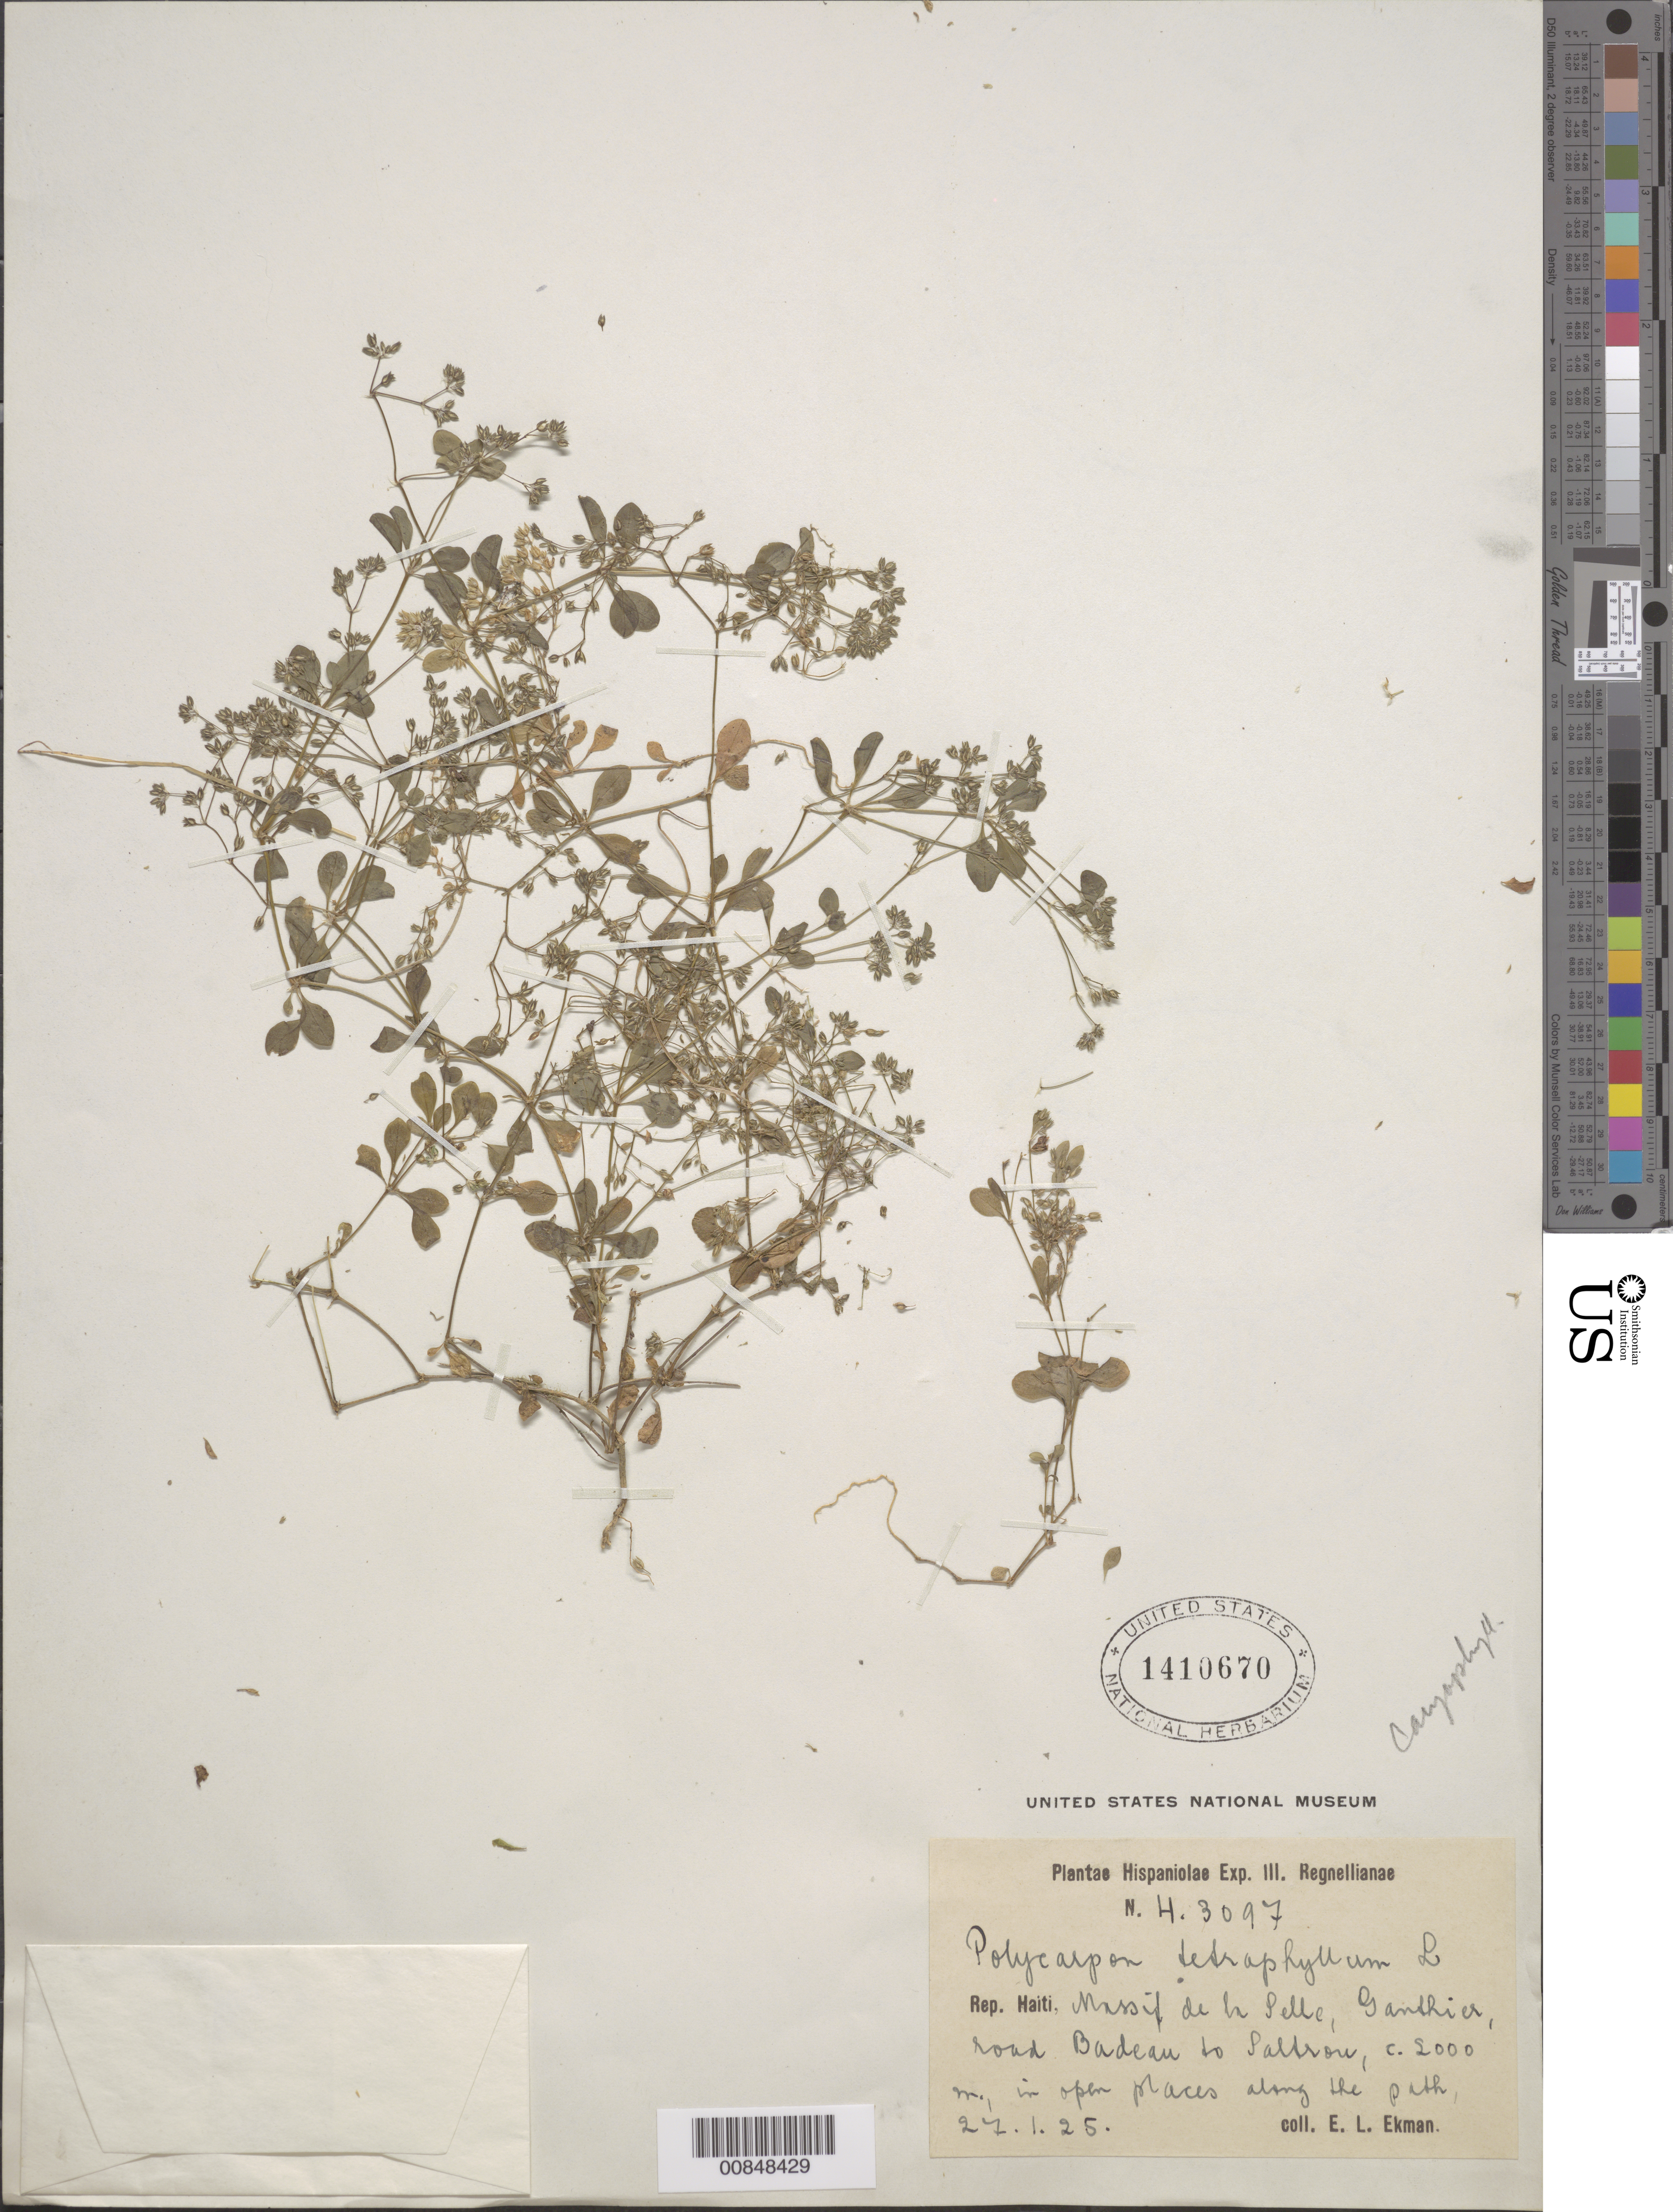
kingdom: Plantae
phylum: Tracheophyta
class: Magnoliopsida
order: Caryophyllales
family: Caryophyllaceae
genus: Polycarpon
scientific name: Polycarpon tetraphyllum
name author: (L.) L.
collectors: E. L. Ekman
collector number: H 3097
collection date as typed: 27 Jan 1925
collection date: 1925-01-27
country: Haiti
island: Hispaniola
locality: Massif de la Selle, Ganthier, road Badeau to Saltrou.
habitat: In open places along the path.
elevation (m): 2000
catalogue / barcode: US 1410670